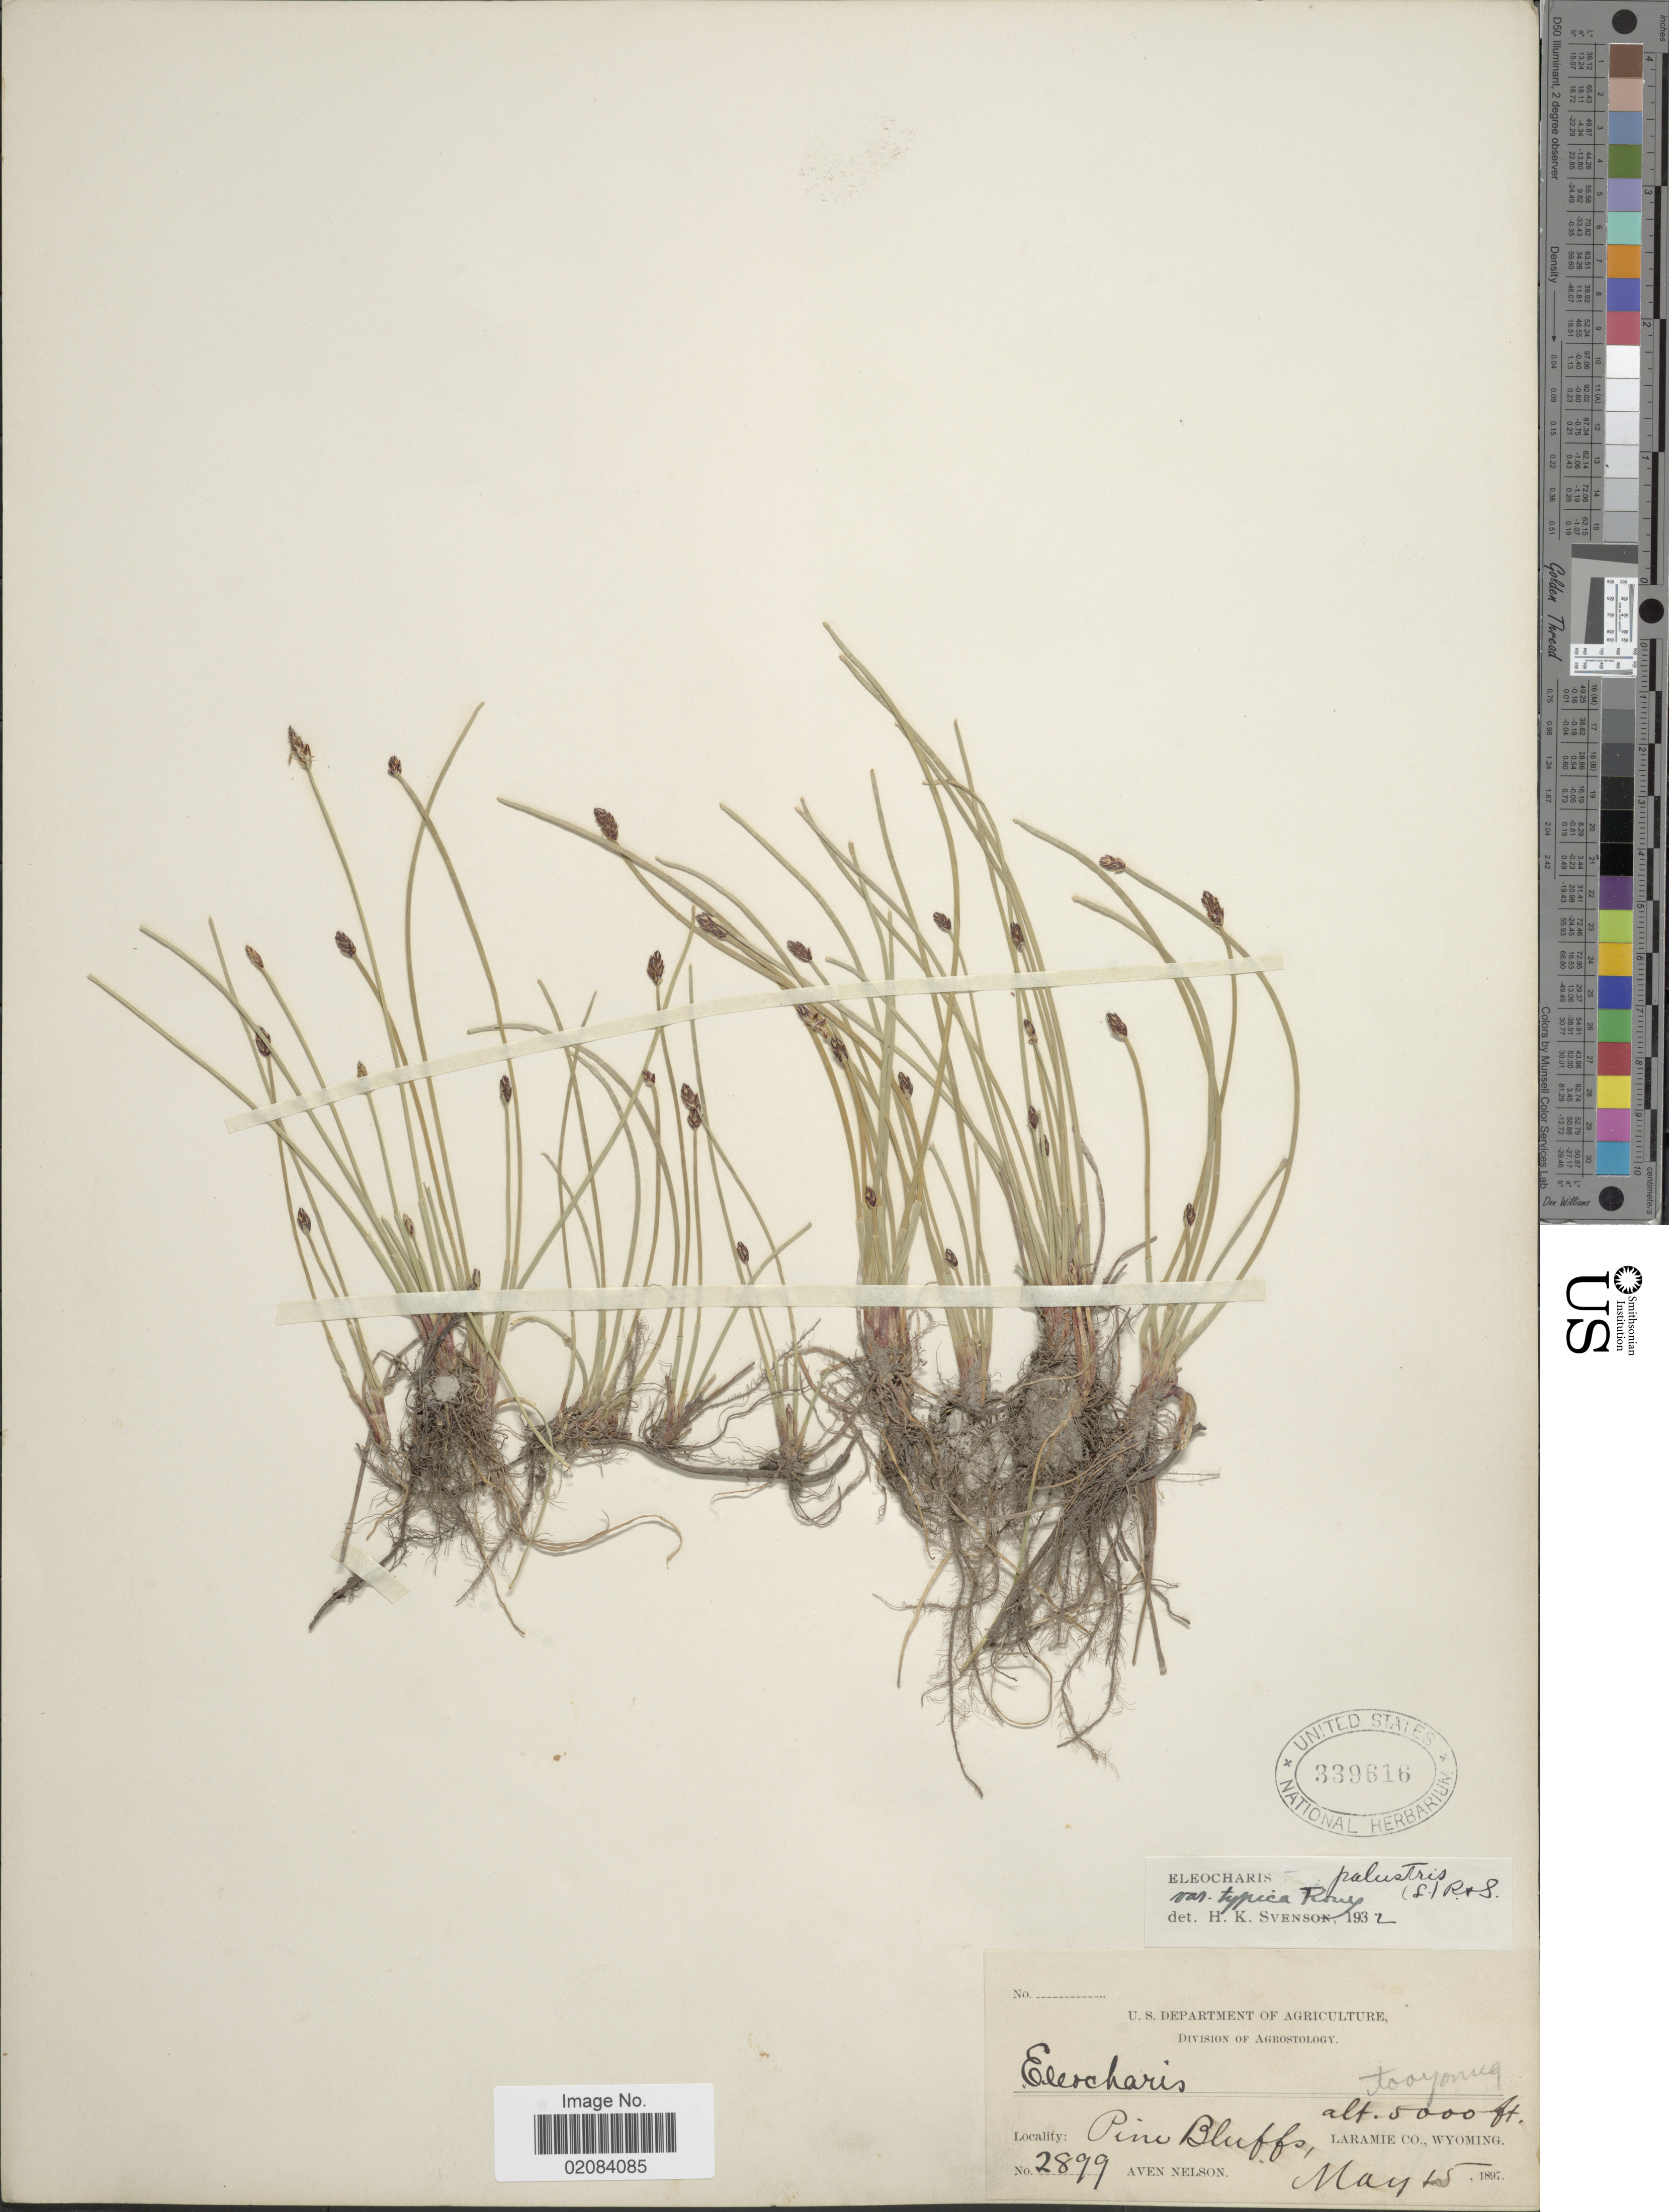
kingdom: Plantae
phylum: Tracheophyta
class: Liliopsida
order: Poales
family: Cyperaceae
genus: Eleocharis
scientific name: Eleocharis palustris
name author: (L.) Roem. & Schult.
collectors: A. Nelson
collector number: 2899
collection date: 1897-05-15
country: United States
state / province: Wyoming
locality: Pine Bluffs, Laramie Co.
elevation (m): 1524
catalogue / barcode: US 339616